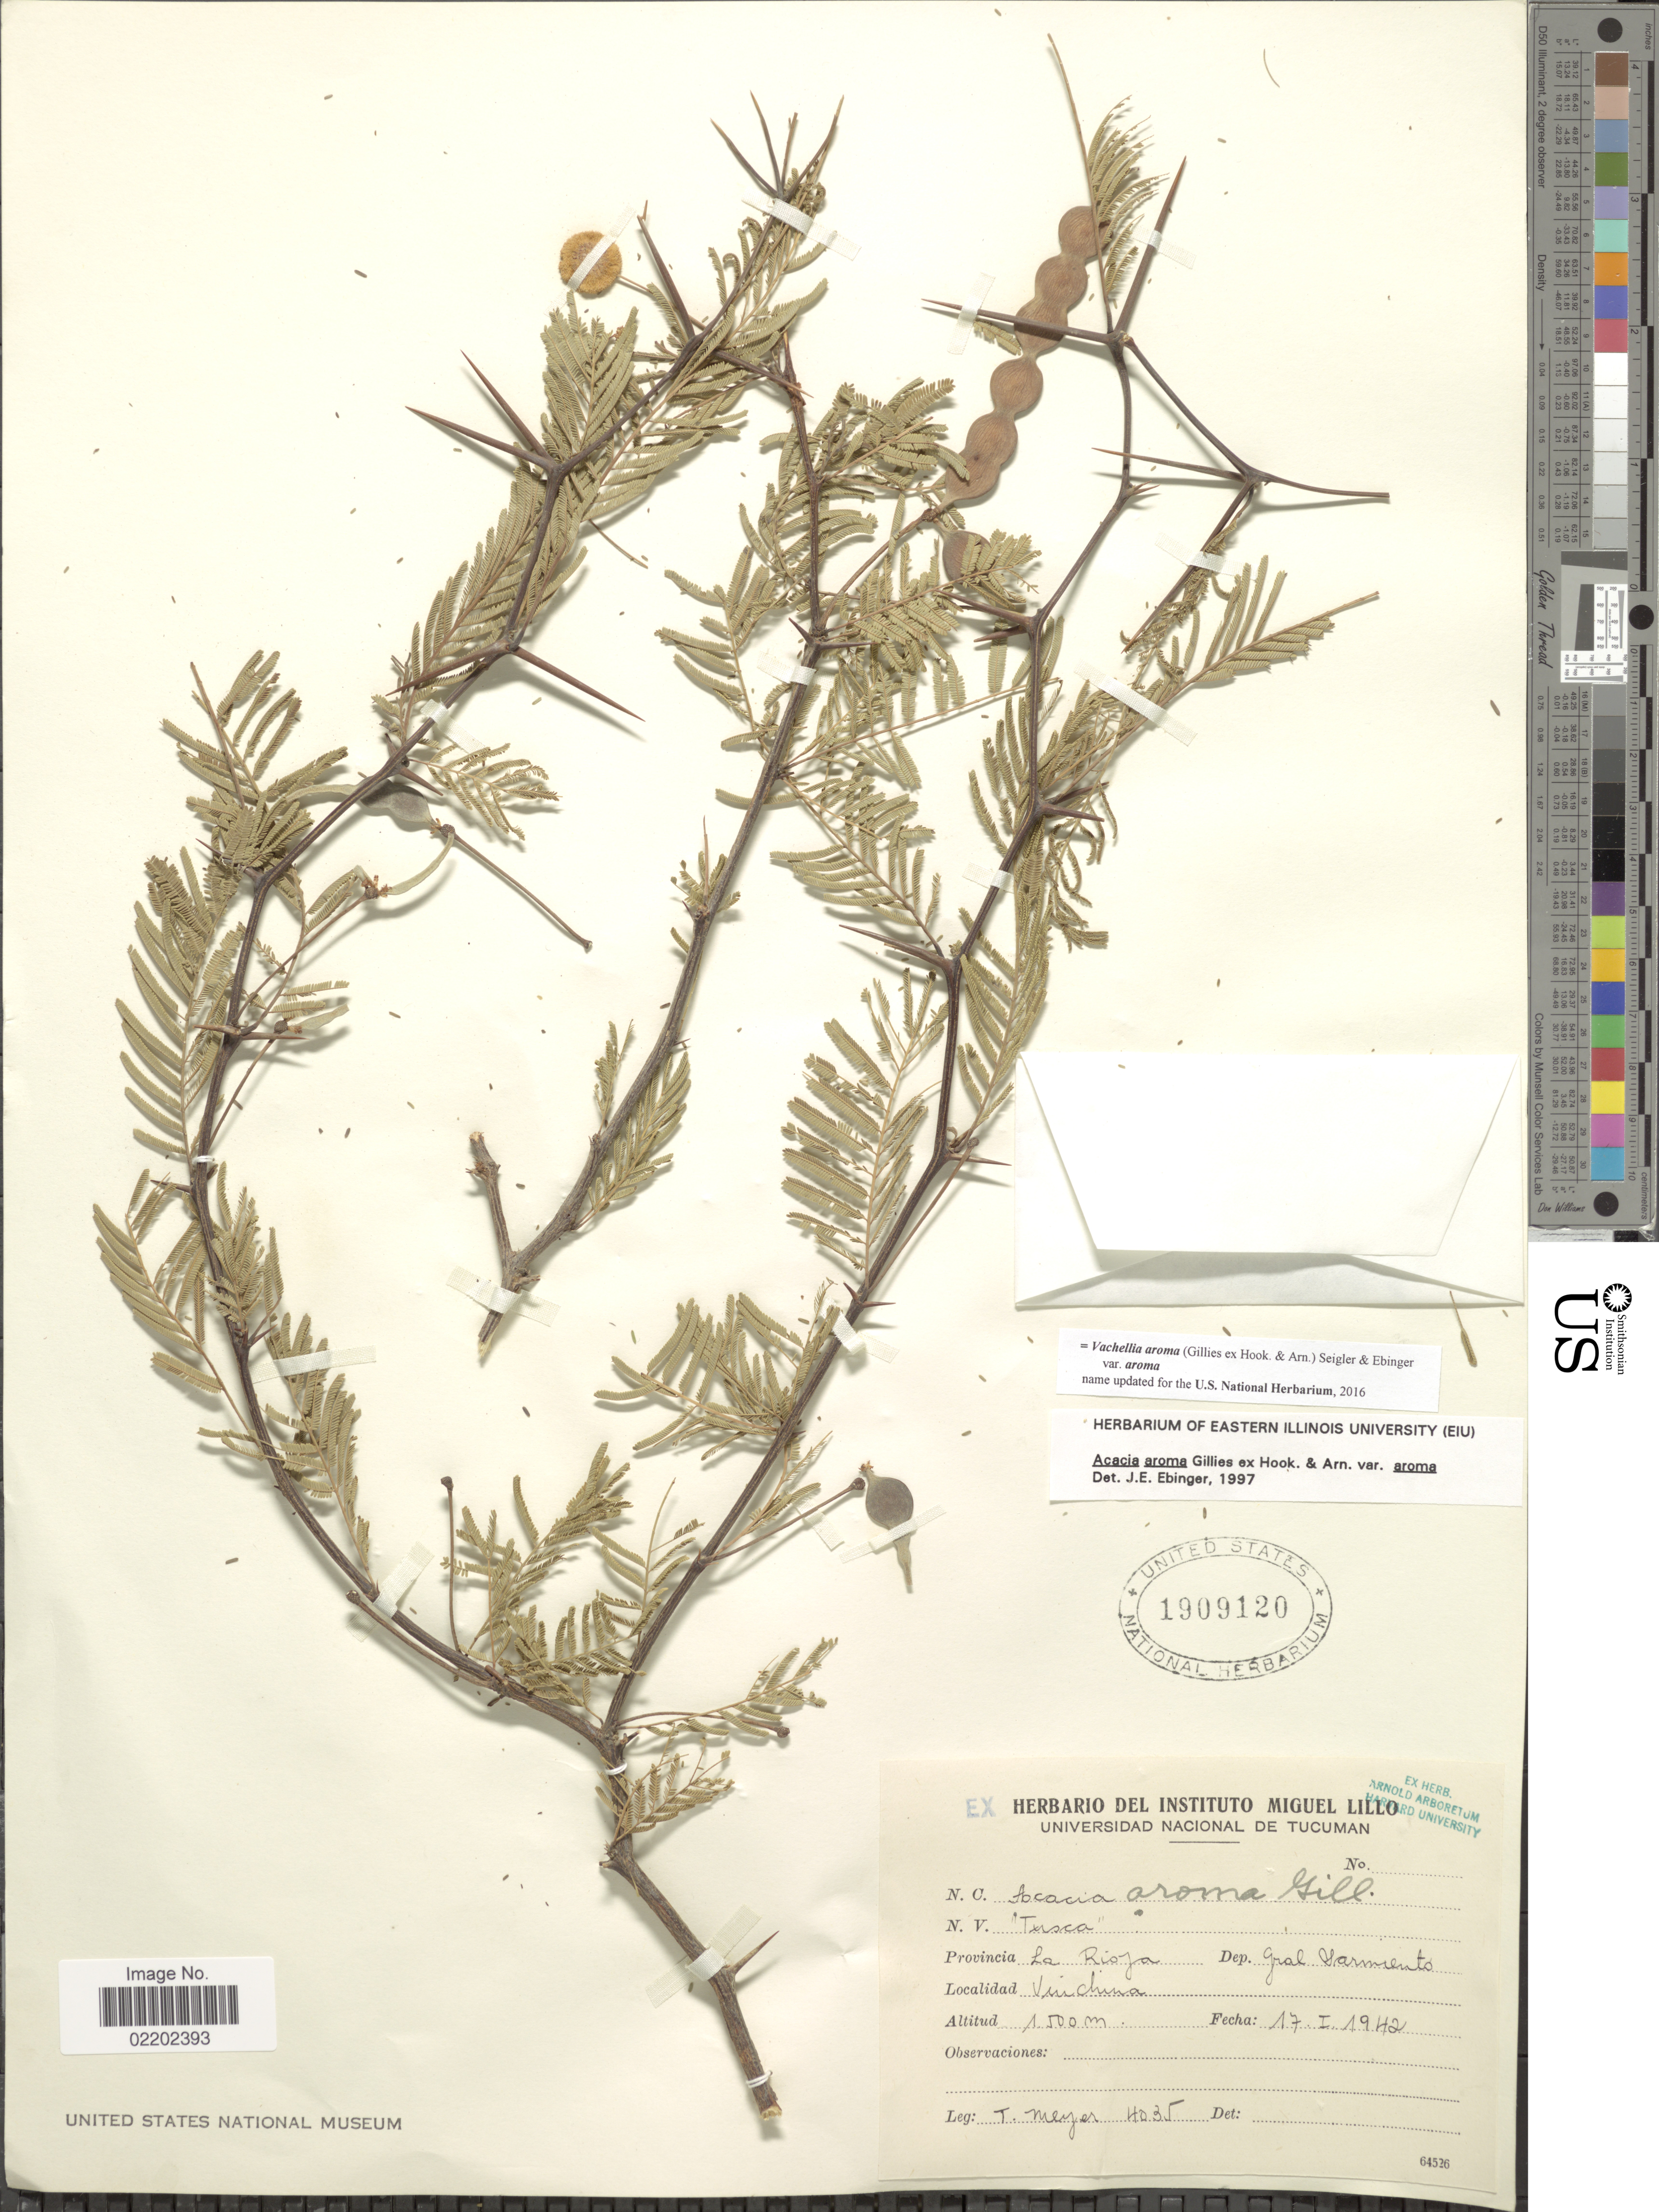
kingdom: Plantae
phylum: Tracheophyta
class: Magnoliopsida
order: Fabales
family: Fabaceae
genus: Vachellia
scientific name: Vachellia aroma var. aroma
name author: (Gillies ex Hook. & Arn.) Seigler & Ebinger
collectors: T. Meyer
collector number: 4035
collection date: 1942-01-17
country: Argentina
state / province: La Rioja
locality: Dep. Gral Sarmiento, Vinchina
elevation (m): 1500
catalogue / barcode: US 1909120